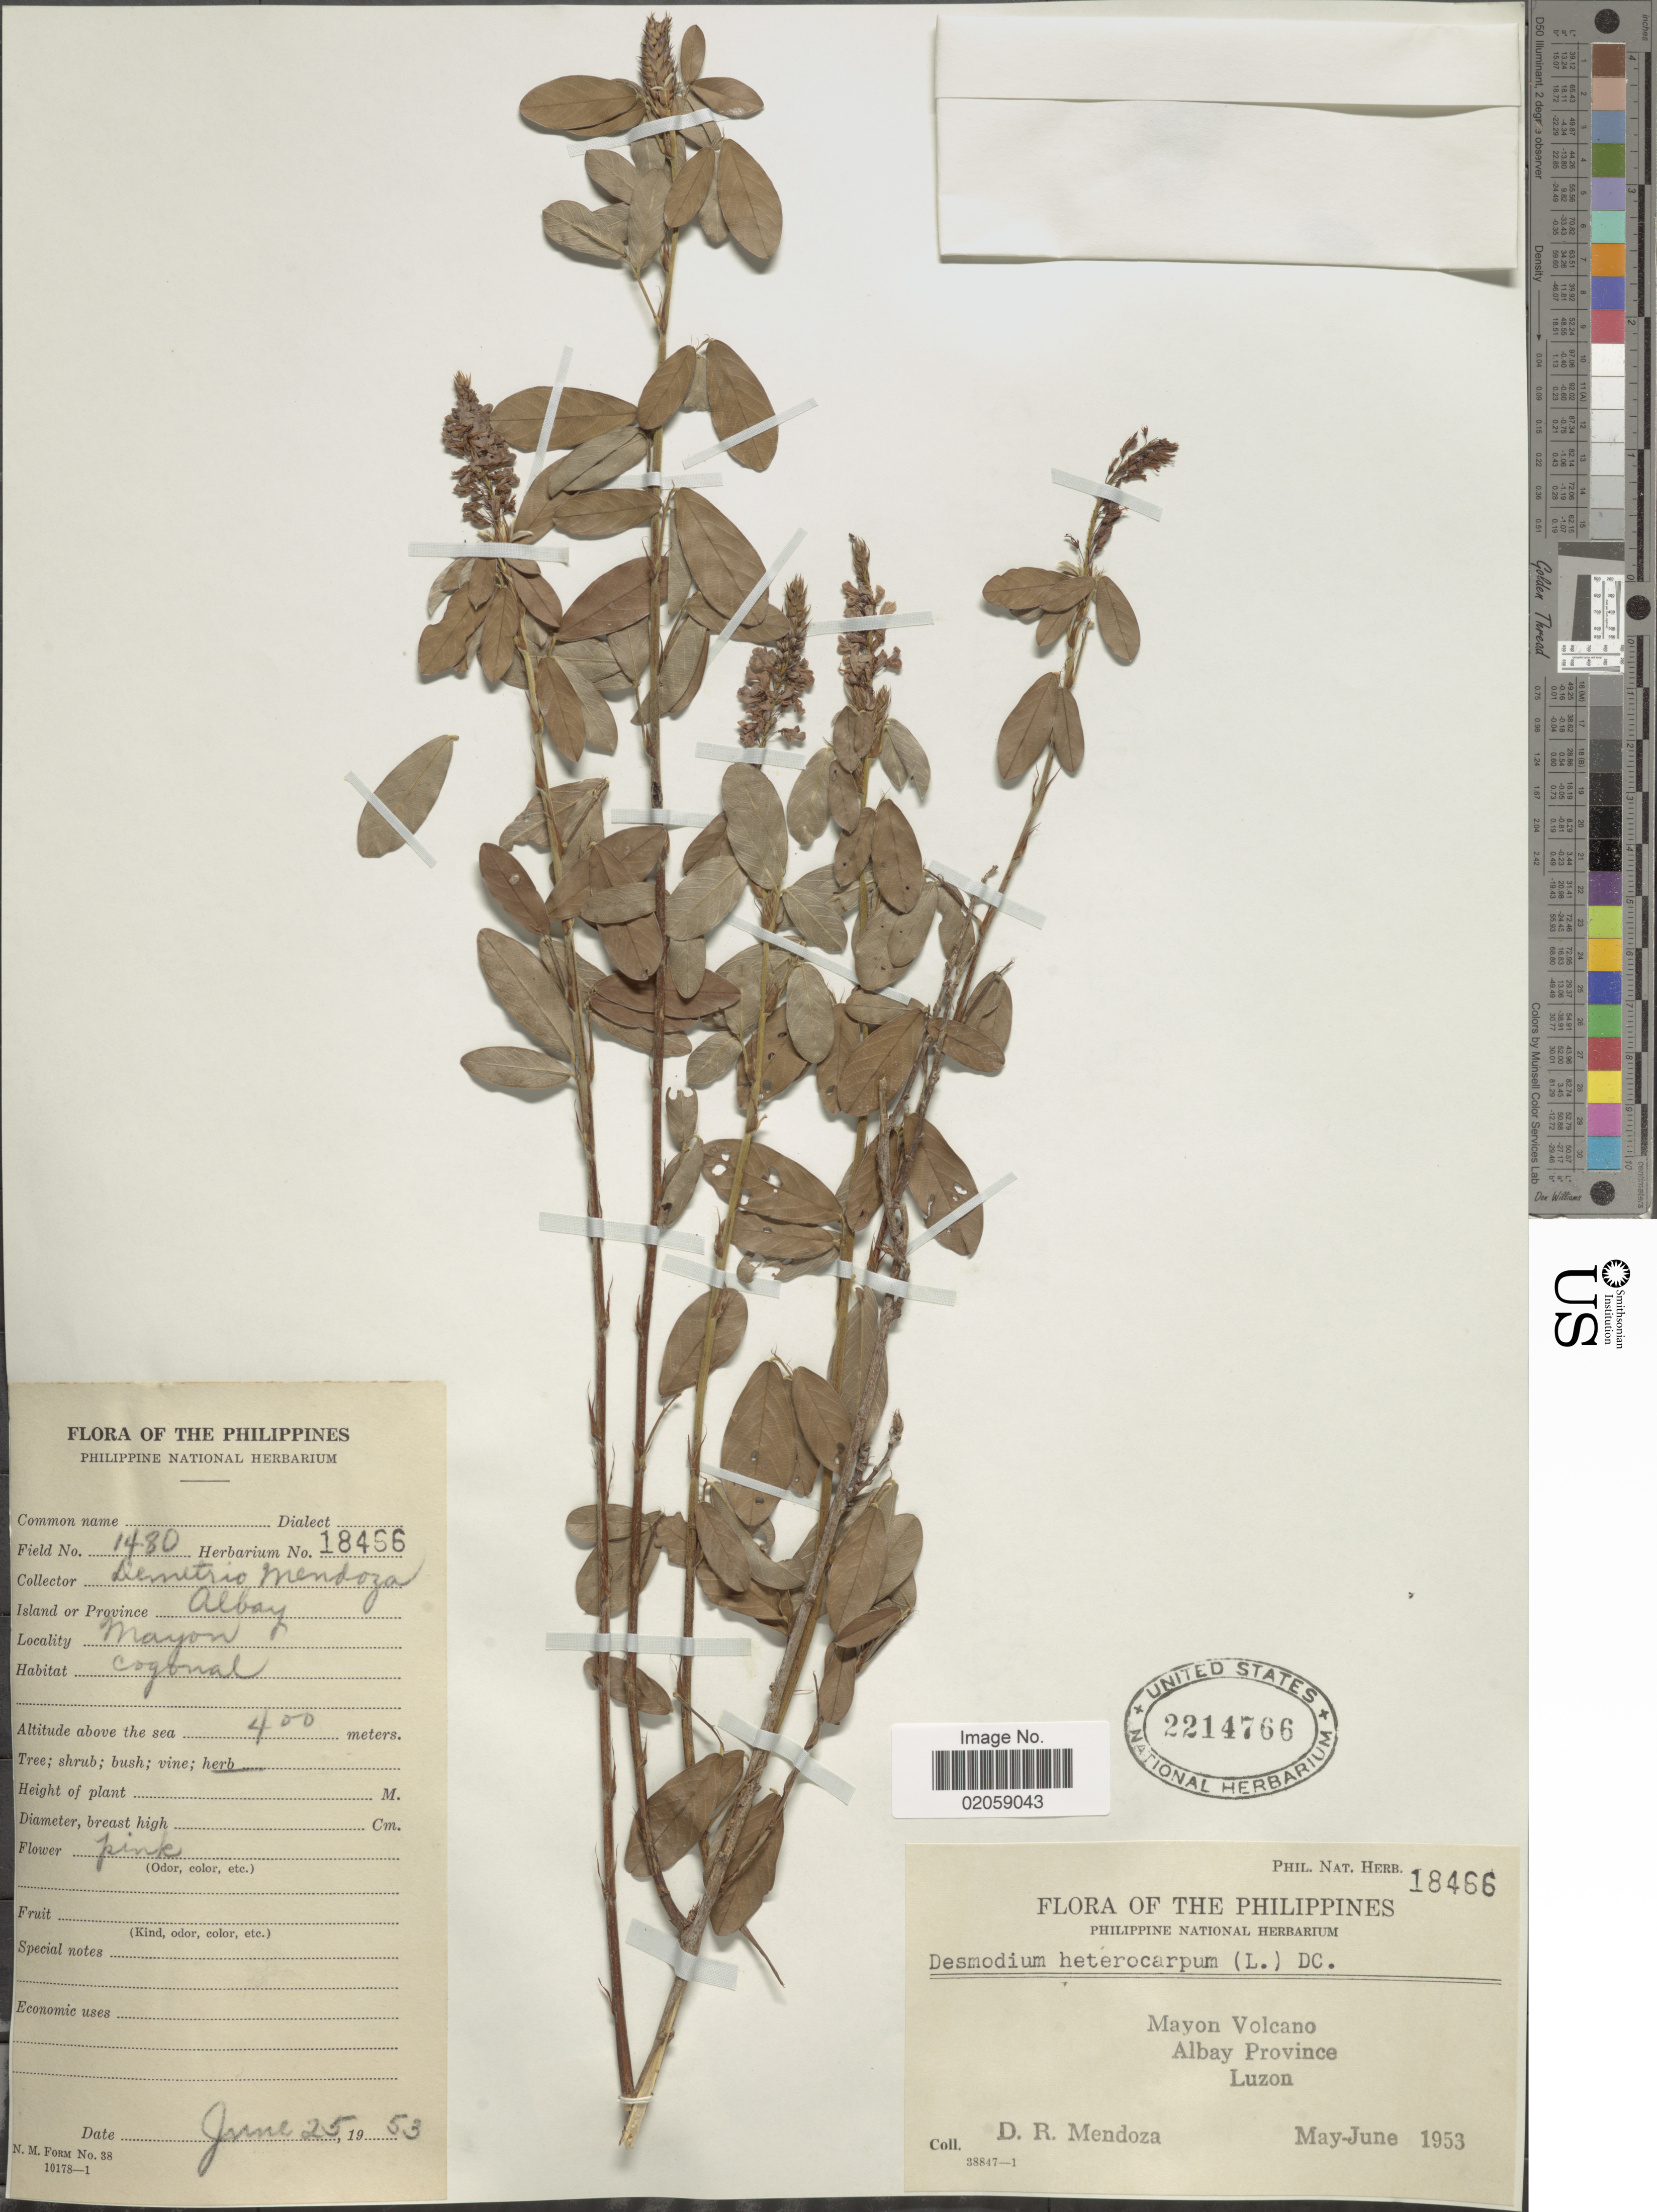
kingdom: Plantae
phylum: Tracheophyta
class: Magnoliopsida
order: Fabales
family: Fabaceae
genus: Grona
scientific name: Grona heterocarpos var. strigosa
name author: (Meeuwen) H. Ohashi & K. Ohashi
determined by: Strong, Mark T., (BOT), Smithsonian Institution - National Museum of Natural History (UNITED STATES)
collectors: D. Mendoza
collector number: Phil. Nat. Herb. 18466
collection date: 1953-06-25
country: Philippines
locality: Mayon Volcano. Albay Province. Luzon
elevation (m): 400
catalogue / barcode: US 2214766